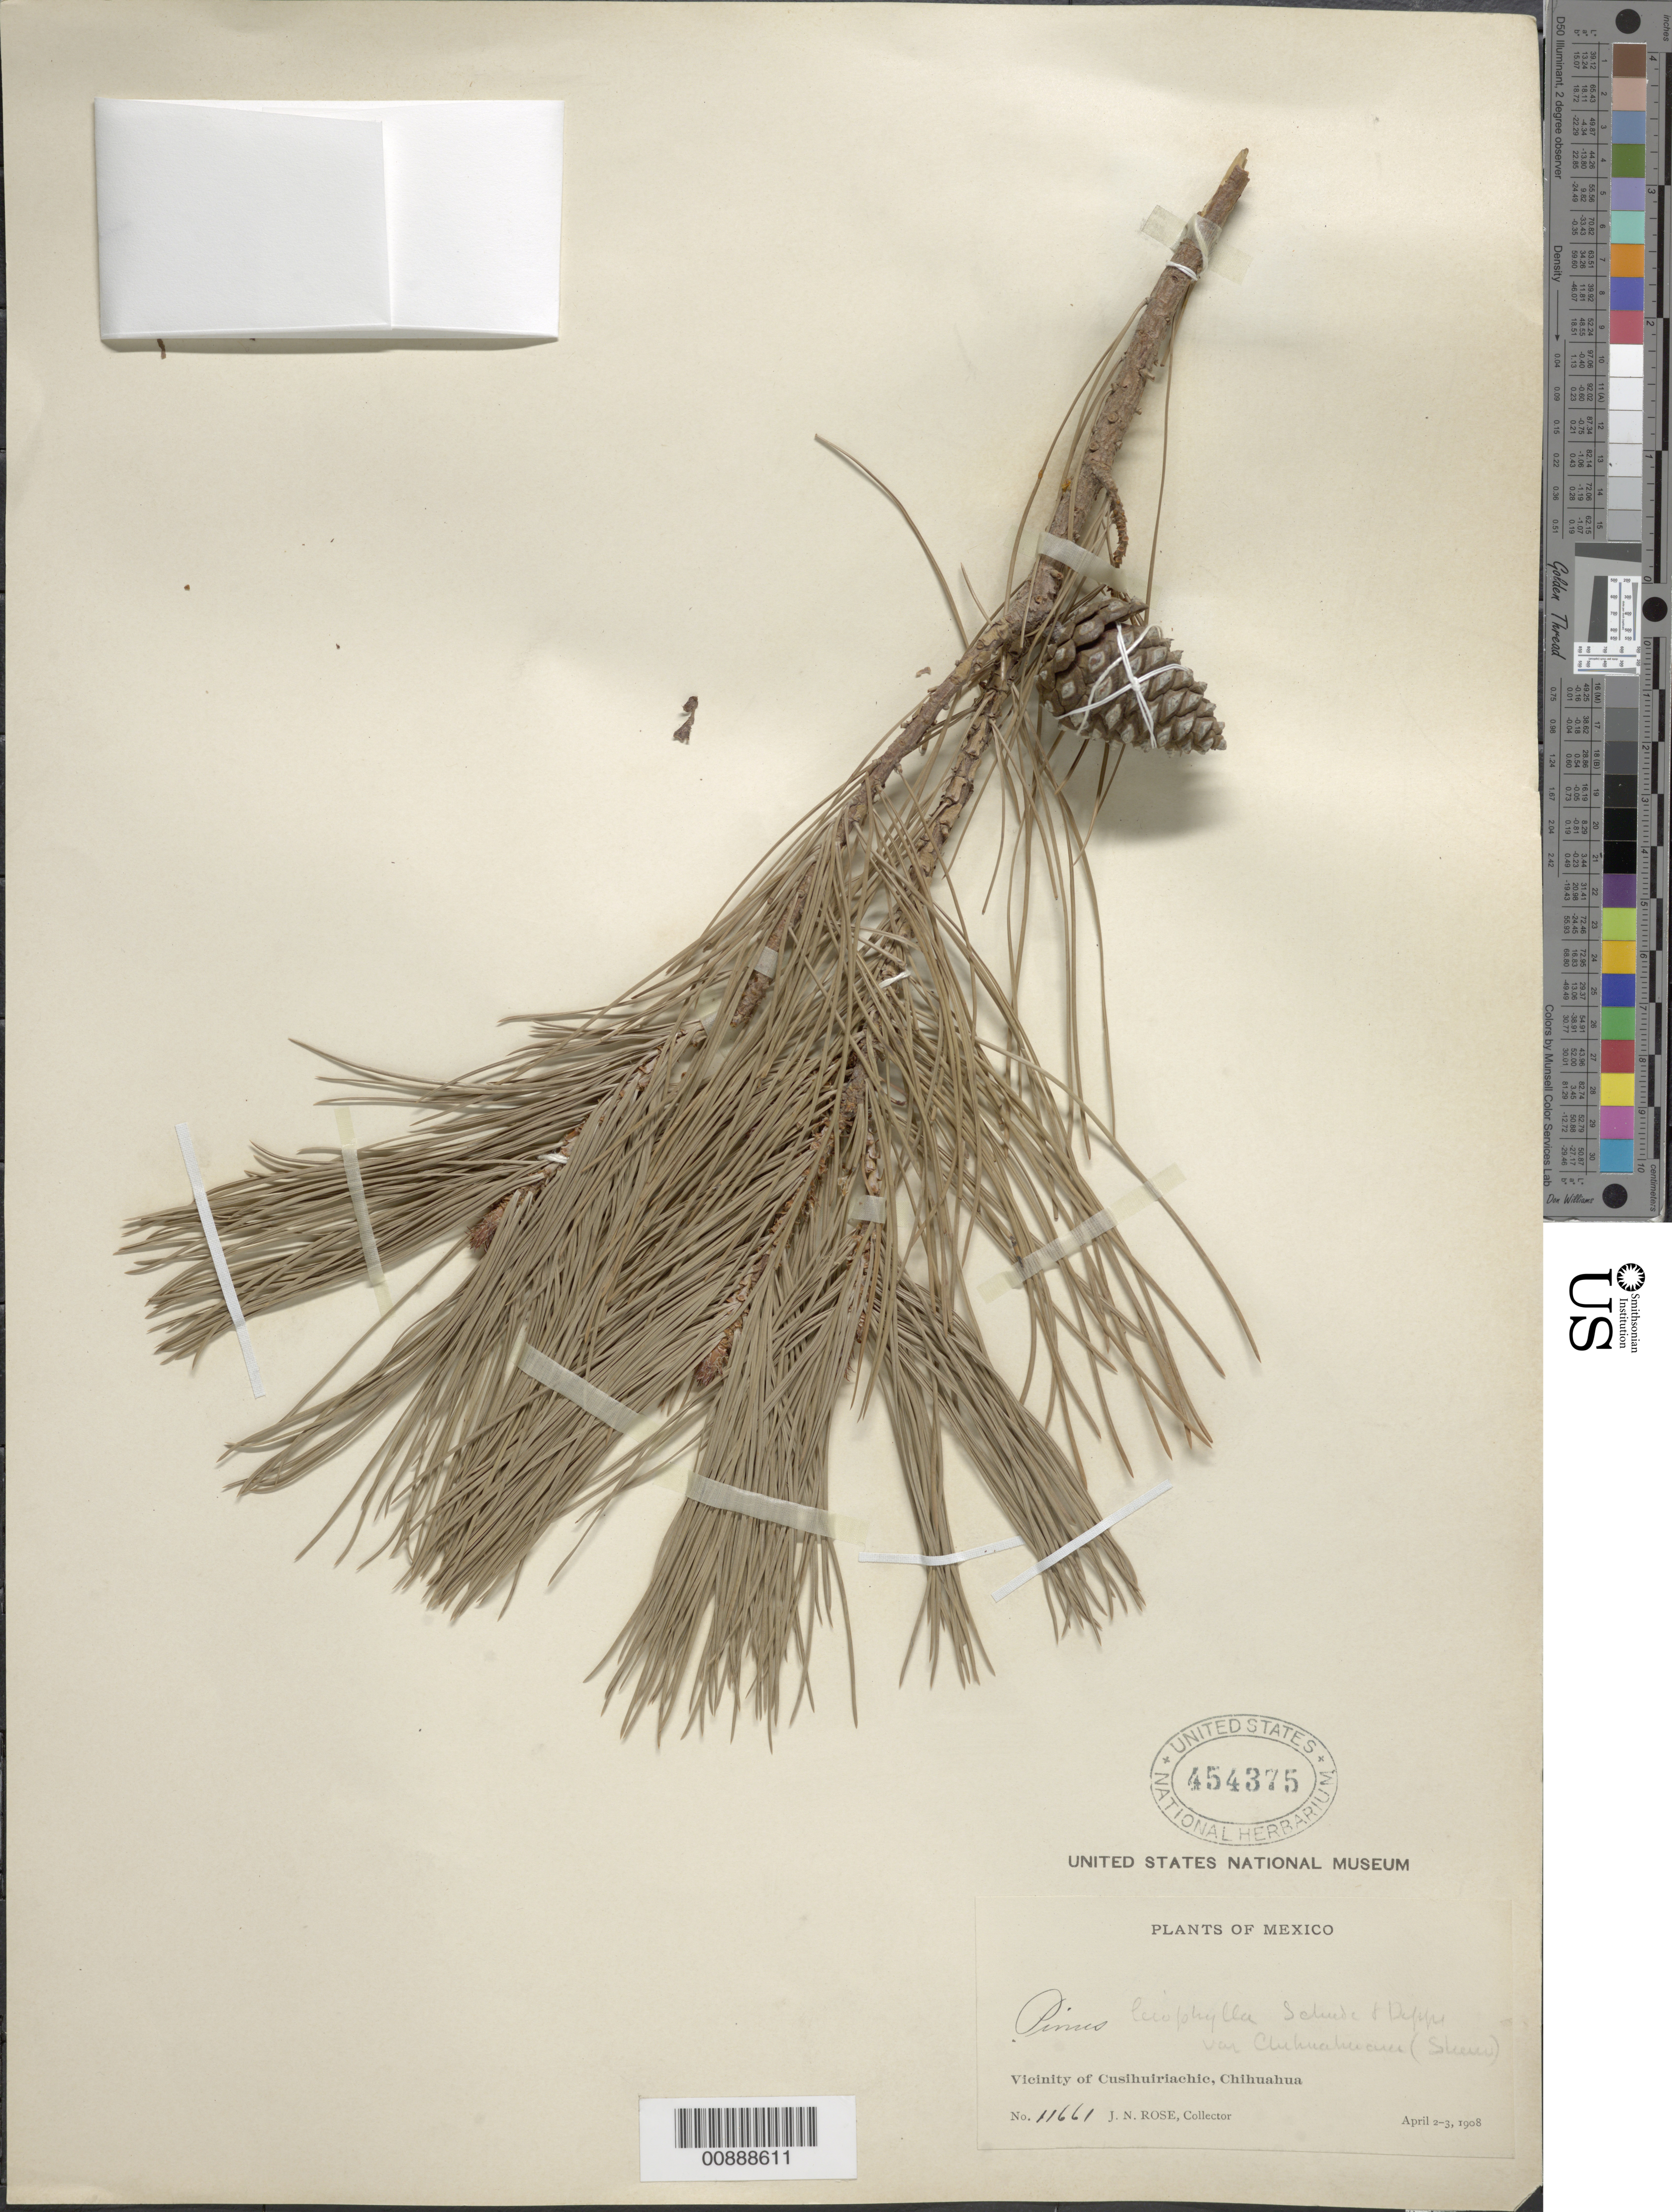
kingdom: Plantae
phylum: Tracheophyta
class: Pinopsida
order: Pinales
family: Pinaceae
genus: Pinus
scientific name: Pinus leiophylla var. chihuahuana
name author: (Engelm.) Shaw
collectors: J. N. Rose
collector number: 11661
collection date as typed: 02 Apr 1908 to 03 Apr 1908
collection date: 1908-04-02/1908-04-03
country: Mexico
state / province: Chihuahua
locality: Vicinity of Cusihuiriachic, Chihuahua.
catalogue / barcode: US 454375